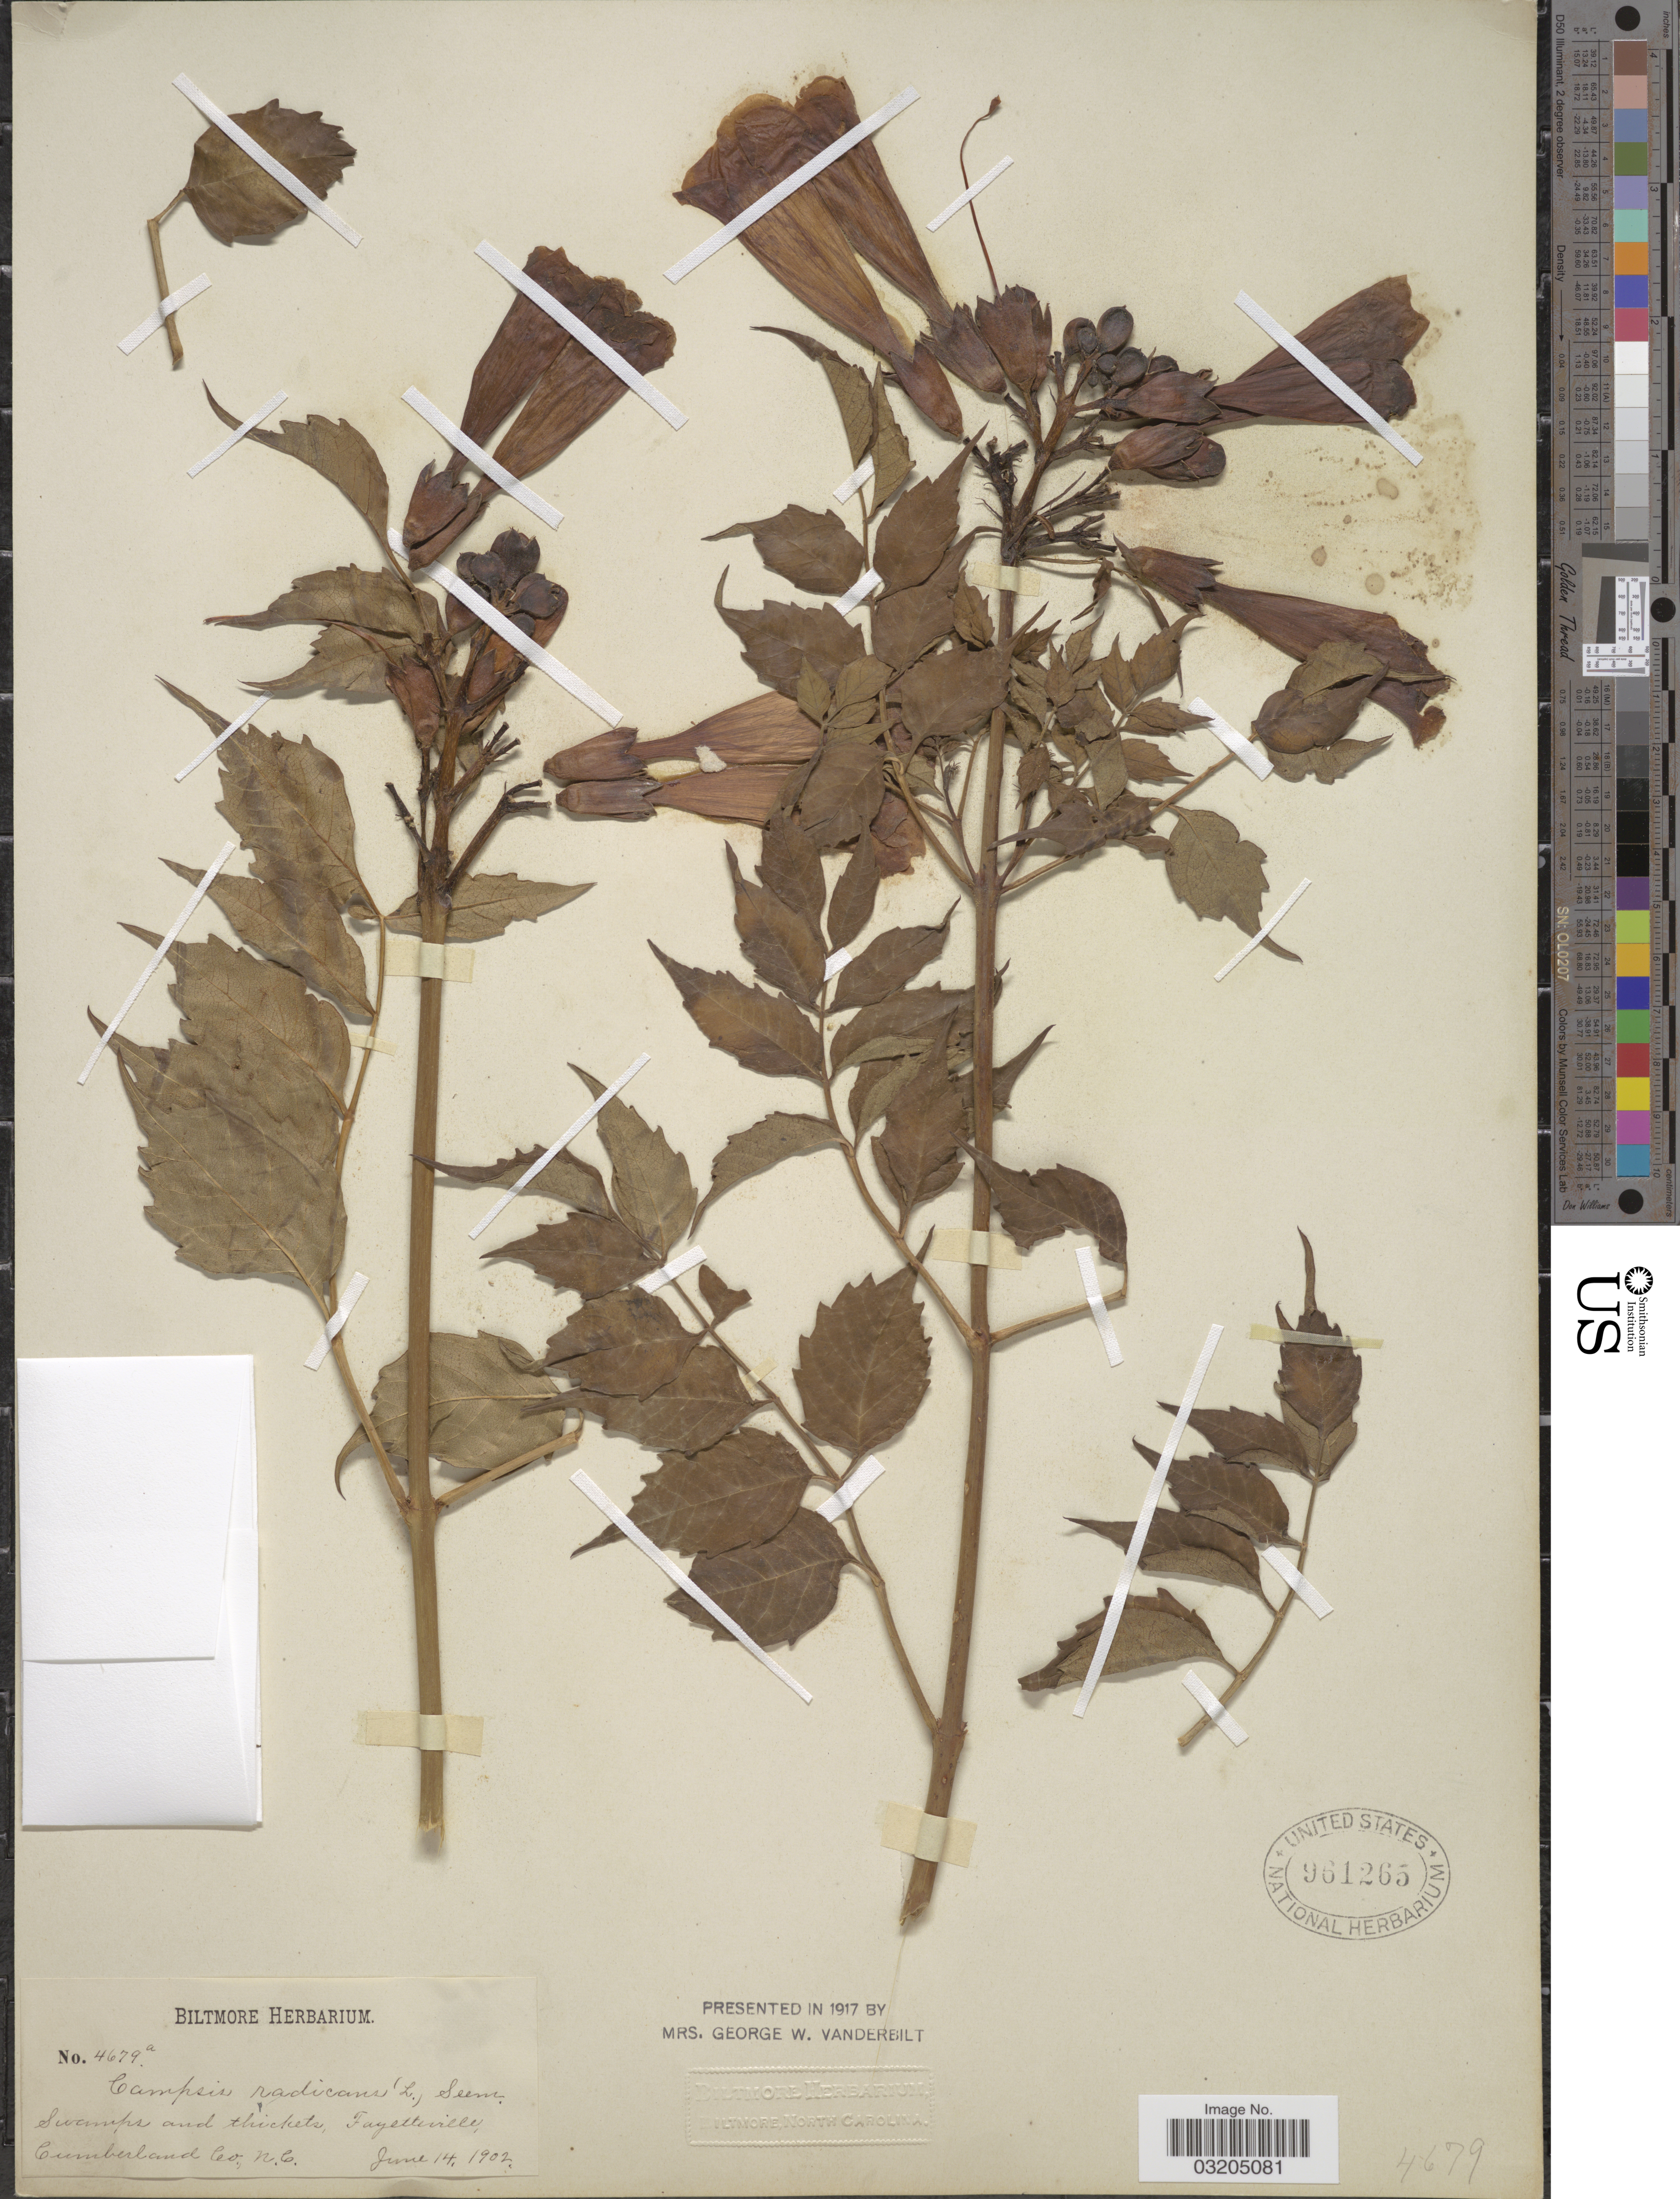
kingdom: Plantae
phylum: Tracheophyta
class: Magnoliopsida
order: Lamiales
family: Bignoniaceae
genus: Campsis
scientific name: Campsis radicans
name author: (L.) Seem.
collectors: ex herb. Biltmore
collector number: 4679a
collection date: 1902-06-14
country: United States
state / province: North Carolina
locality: Fayetteville, Cumberland Co.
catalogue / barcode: US 961265